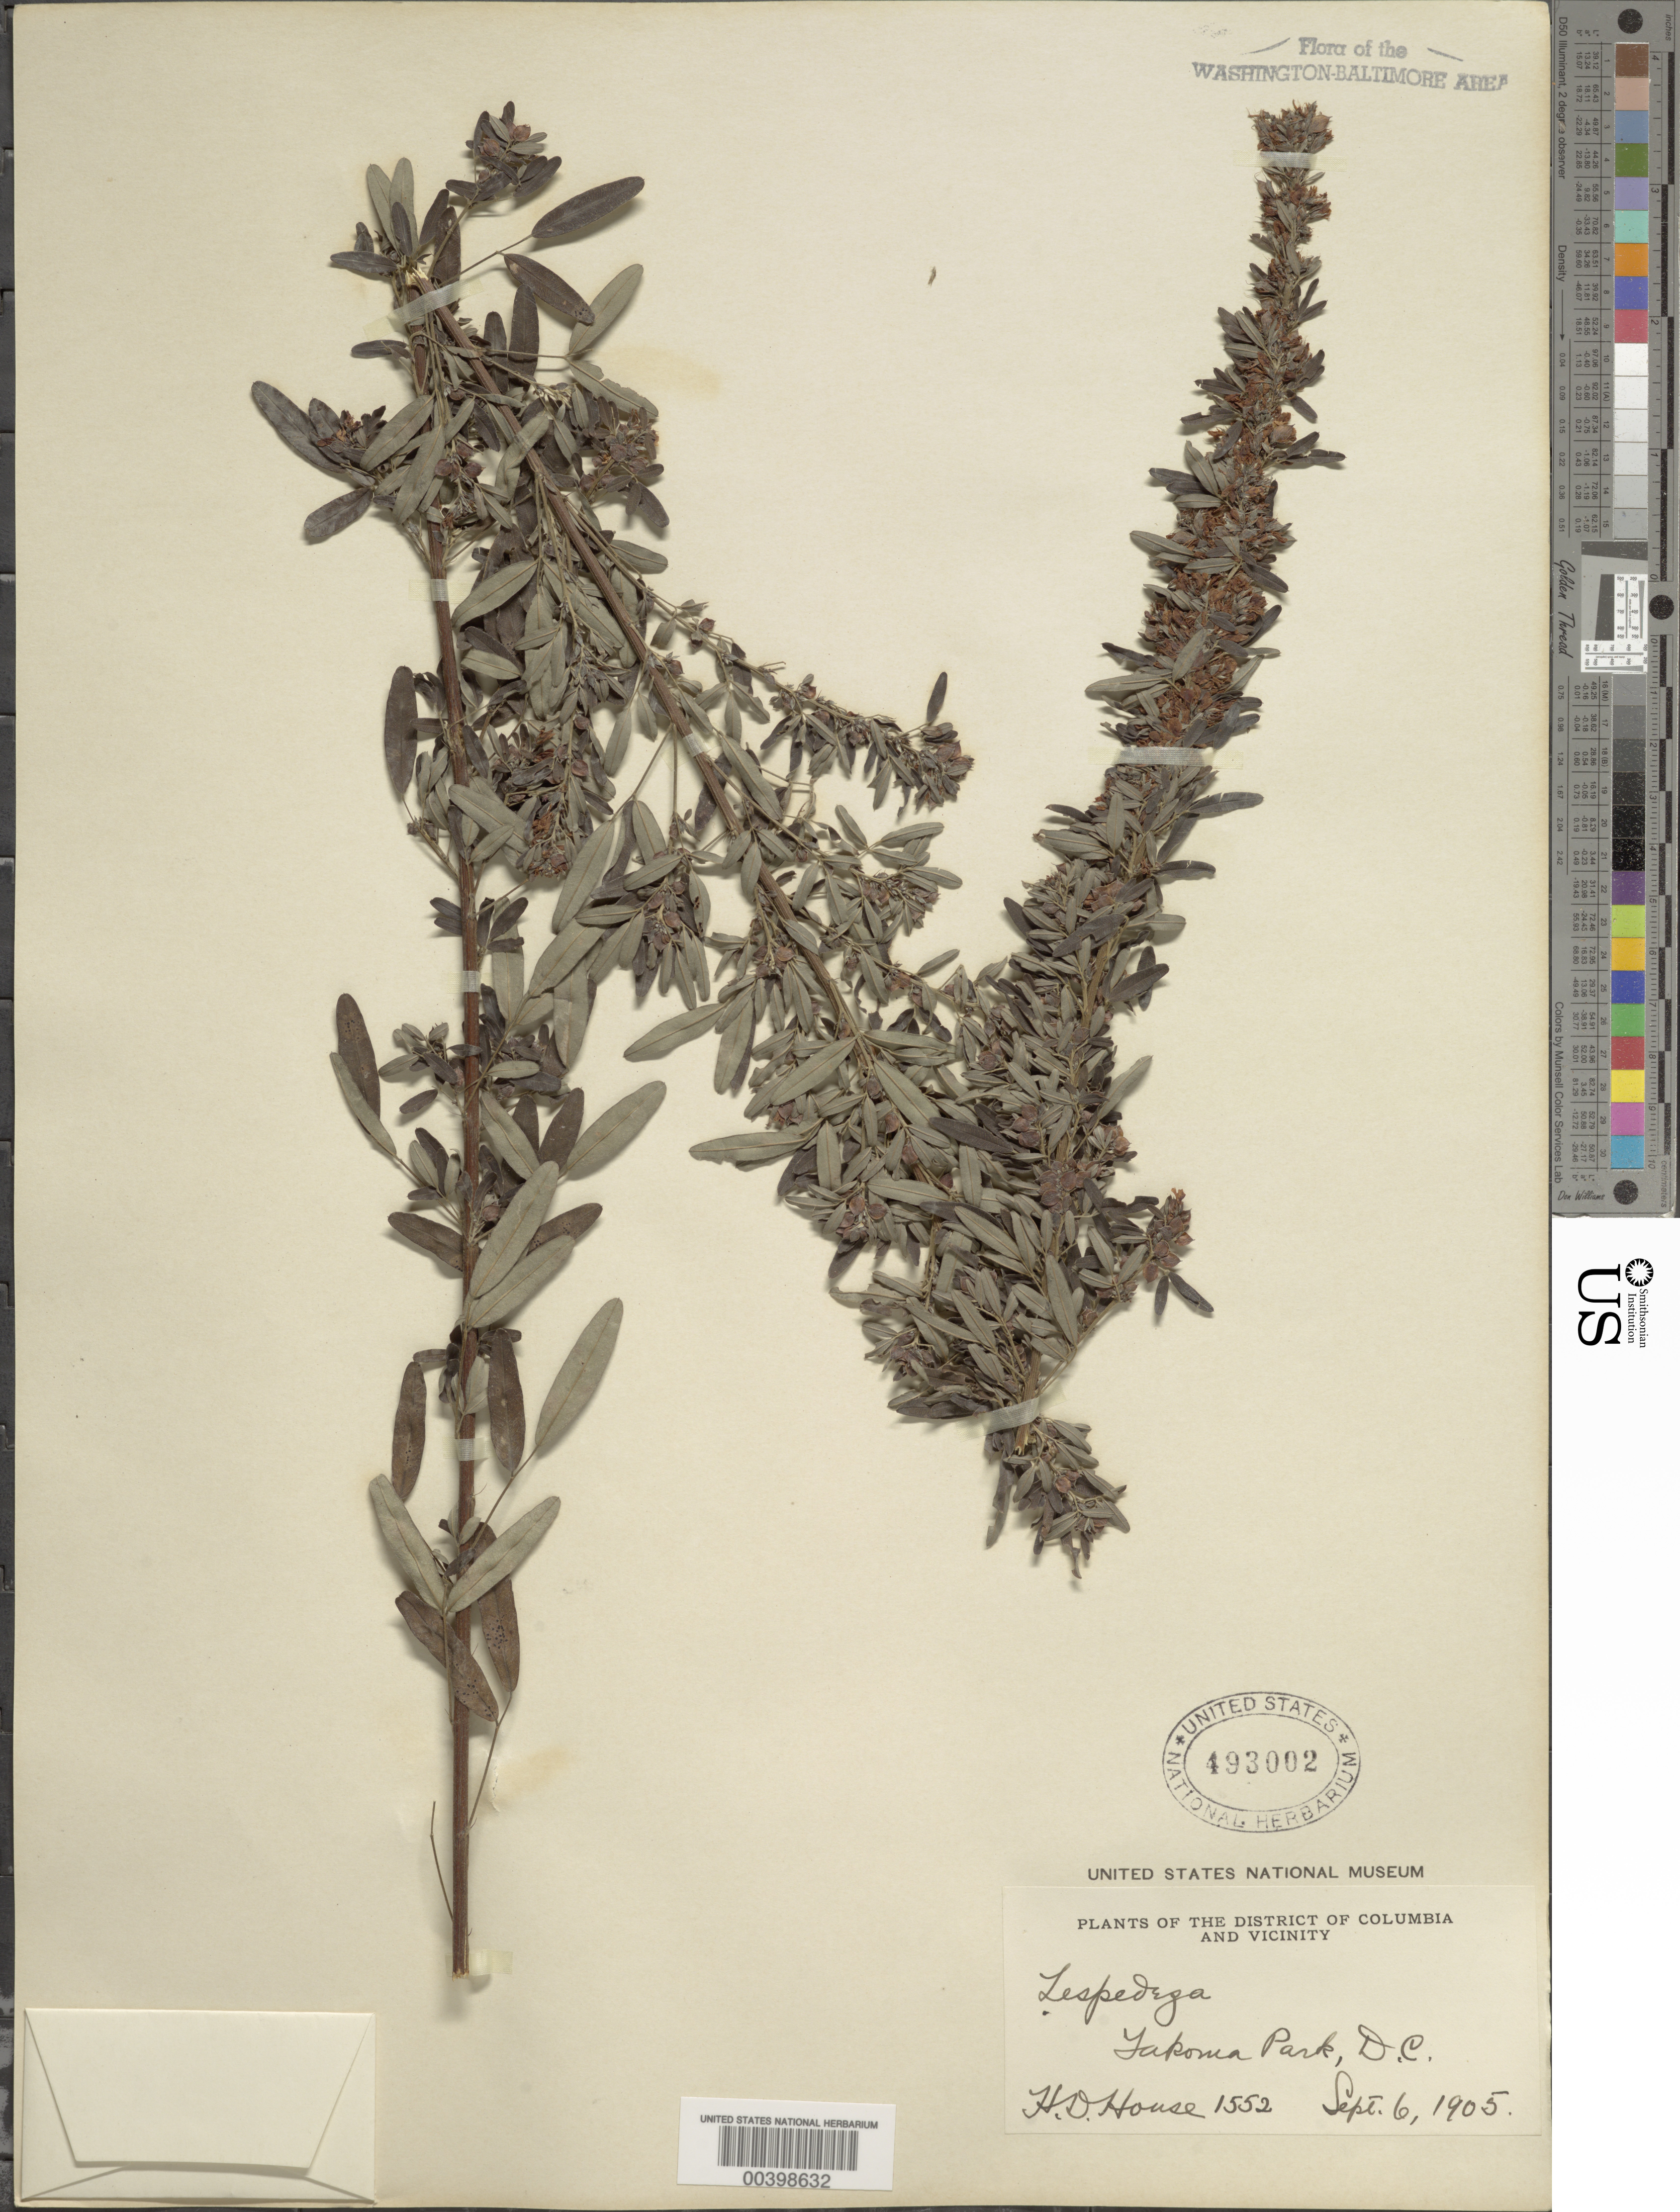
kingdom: Plantae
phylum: Tracheophyta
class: Magnoliopsida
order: Fabales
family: Fabaceae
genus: Lespedeza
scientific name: Lespedeza virginica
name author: (L.) Britton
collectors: H. D. House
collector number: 1552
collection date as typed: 06 Sep 1905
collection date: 1905-09-06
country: United States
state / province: District of Columbia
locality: Takoma Park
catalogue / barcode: US 493002